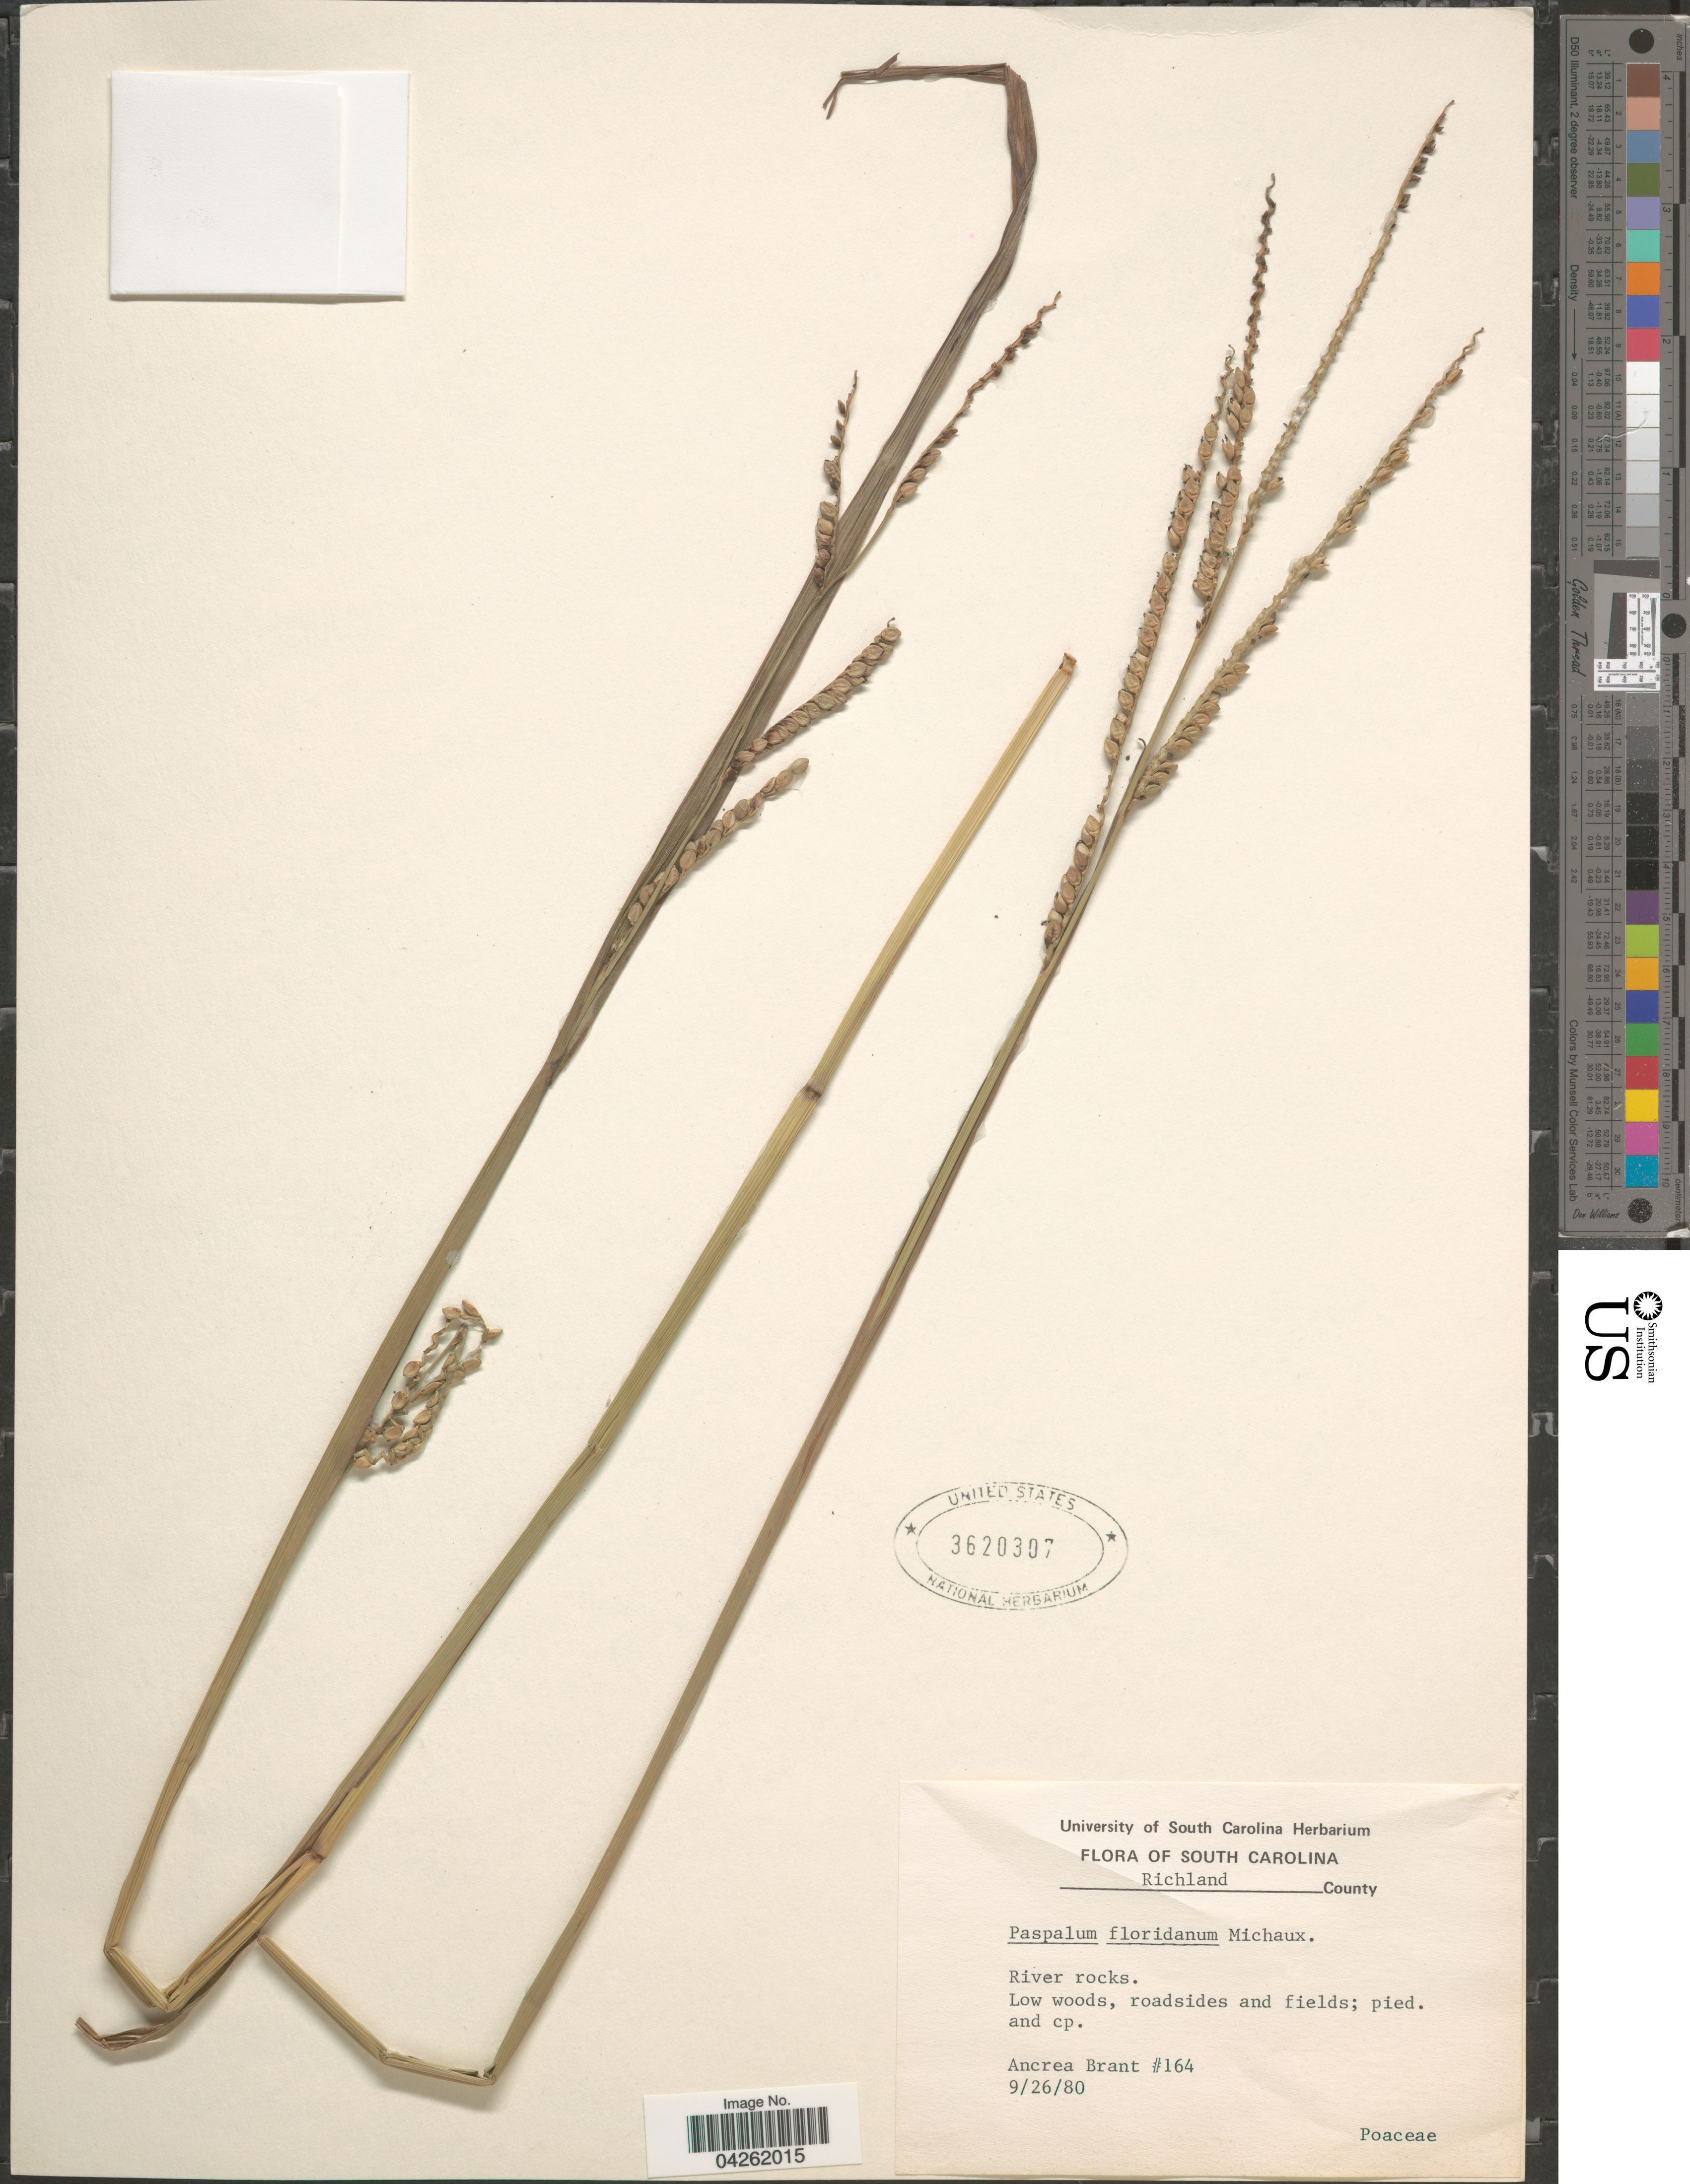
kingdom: Plantae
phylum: Tracheophyta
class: Liliopsida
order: Poales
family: Poaceae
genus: Paspalum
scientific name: Paspalum floridanum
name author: Michx.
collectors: A. Brant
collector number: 164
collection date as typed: Transcribed d/m/y: 26/9/80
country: United States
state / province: South Carolina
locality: Richland County.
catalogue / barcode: US 3620307